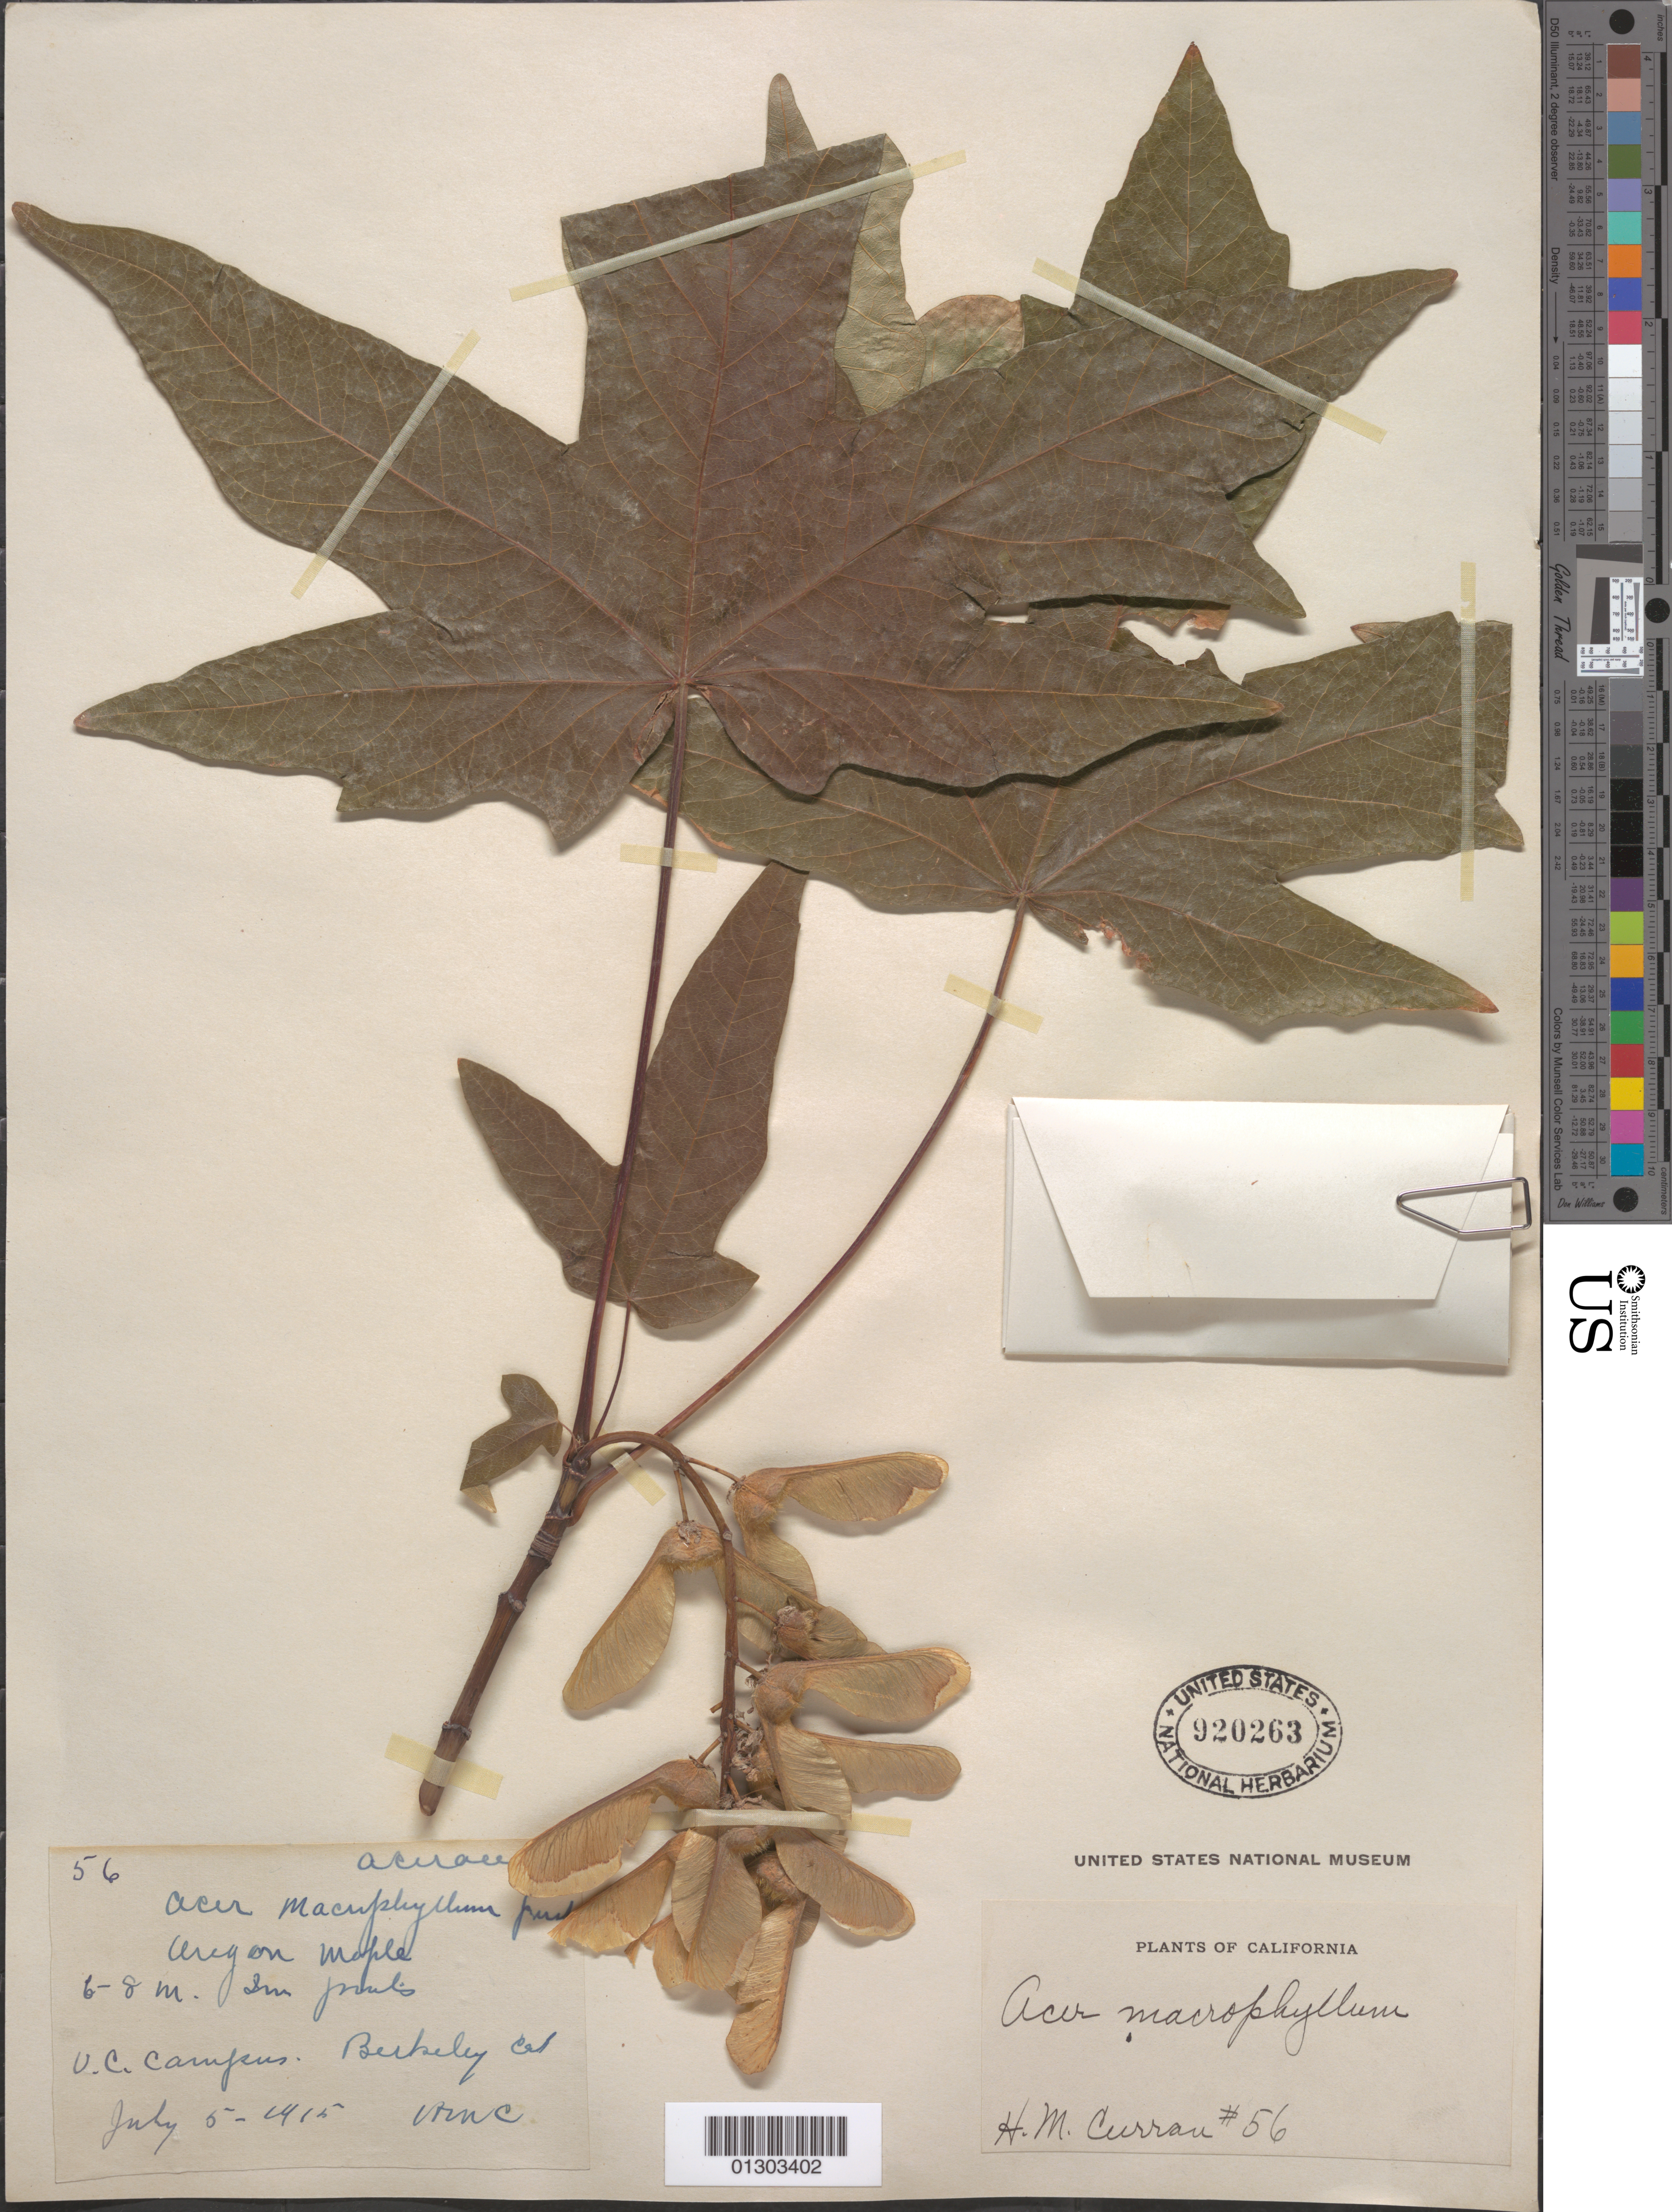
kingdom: Plantae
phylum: Tracheophyta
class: Magnoliopsida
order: Sapindales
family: Sapindaceae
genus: Acer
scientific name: Acer macrophyllum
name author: Pursh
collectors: H. M. Curran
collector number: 56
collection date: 1915-07-05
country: United States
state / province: California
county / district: Alameda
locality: Berkley, U.C. campus.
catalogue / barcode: US 920263